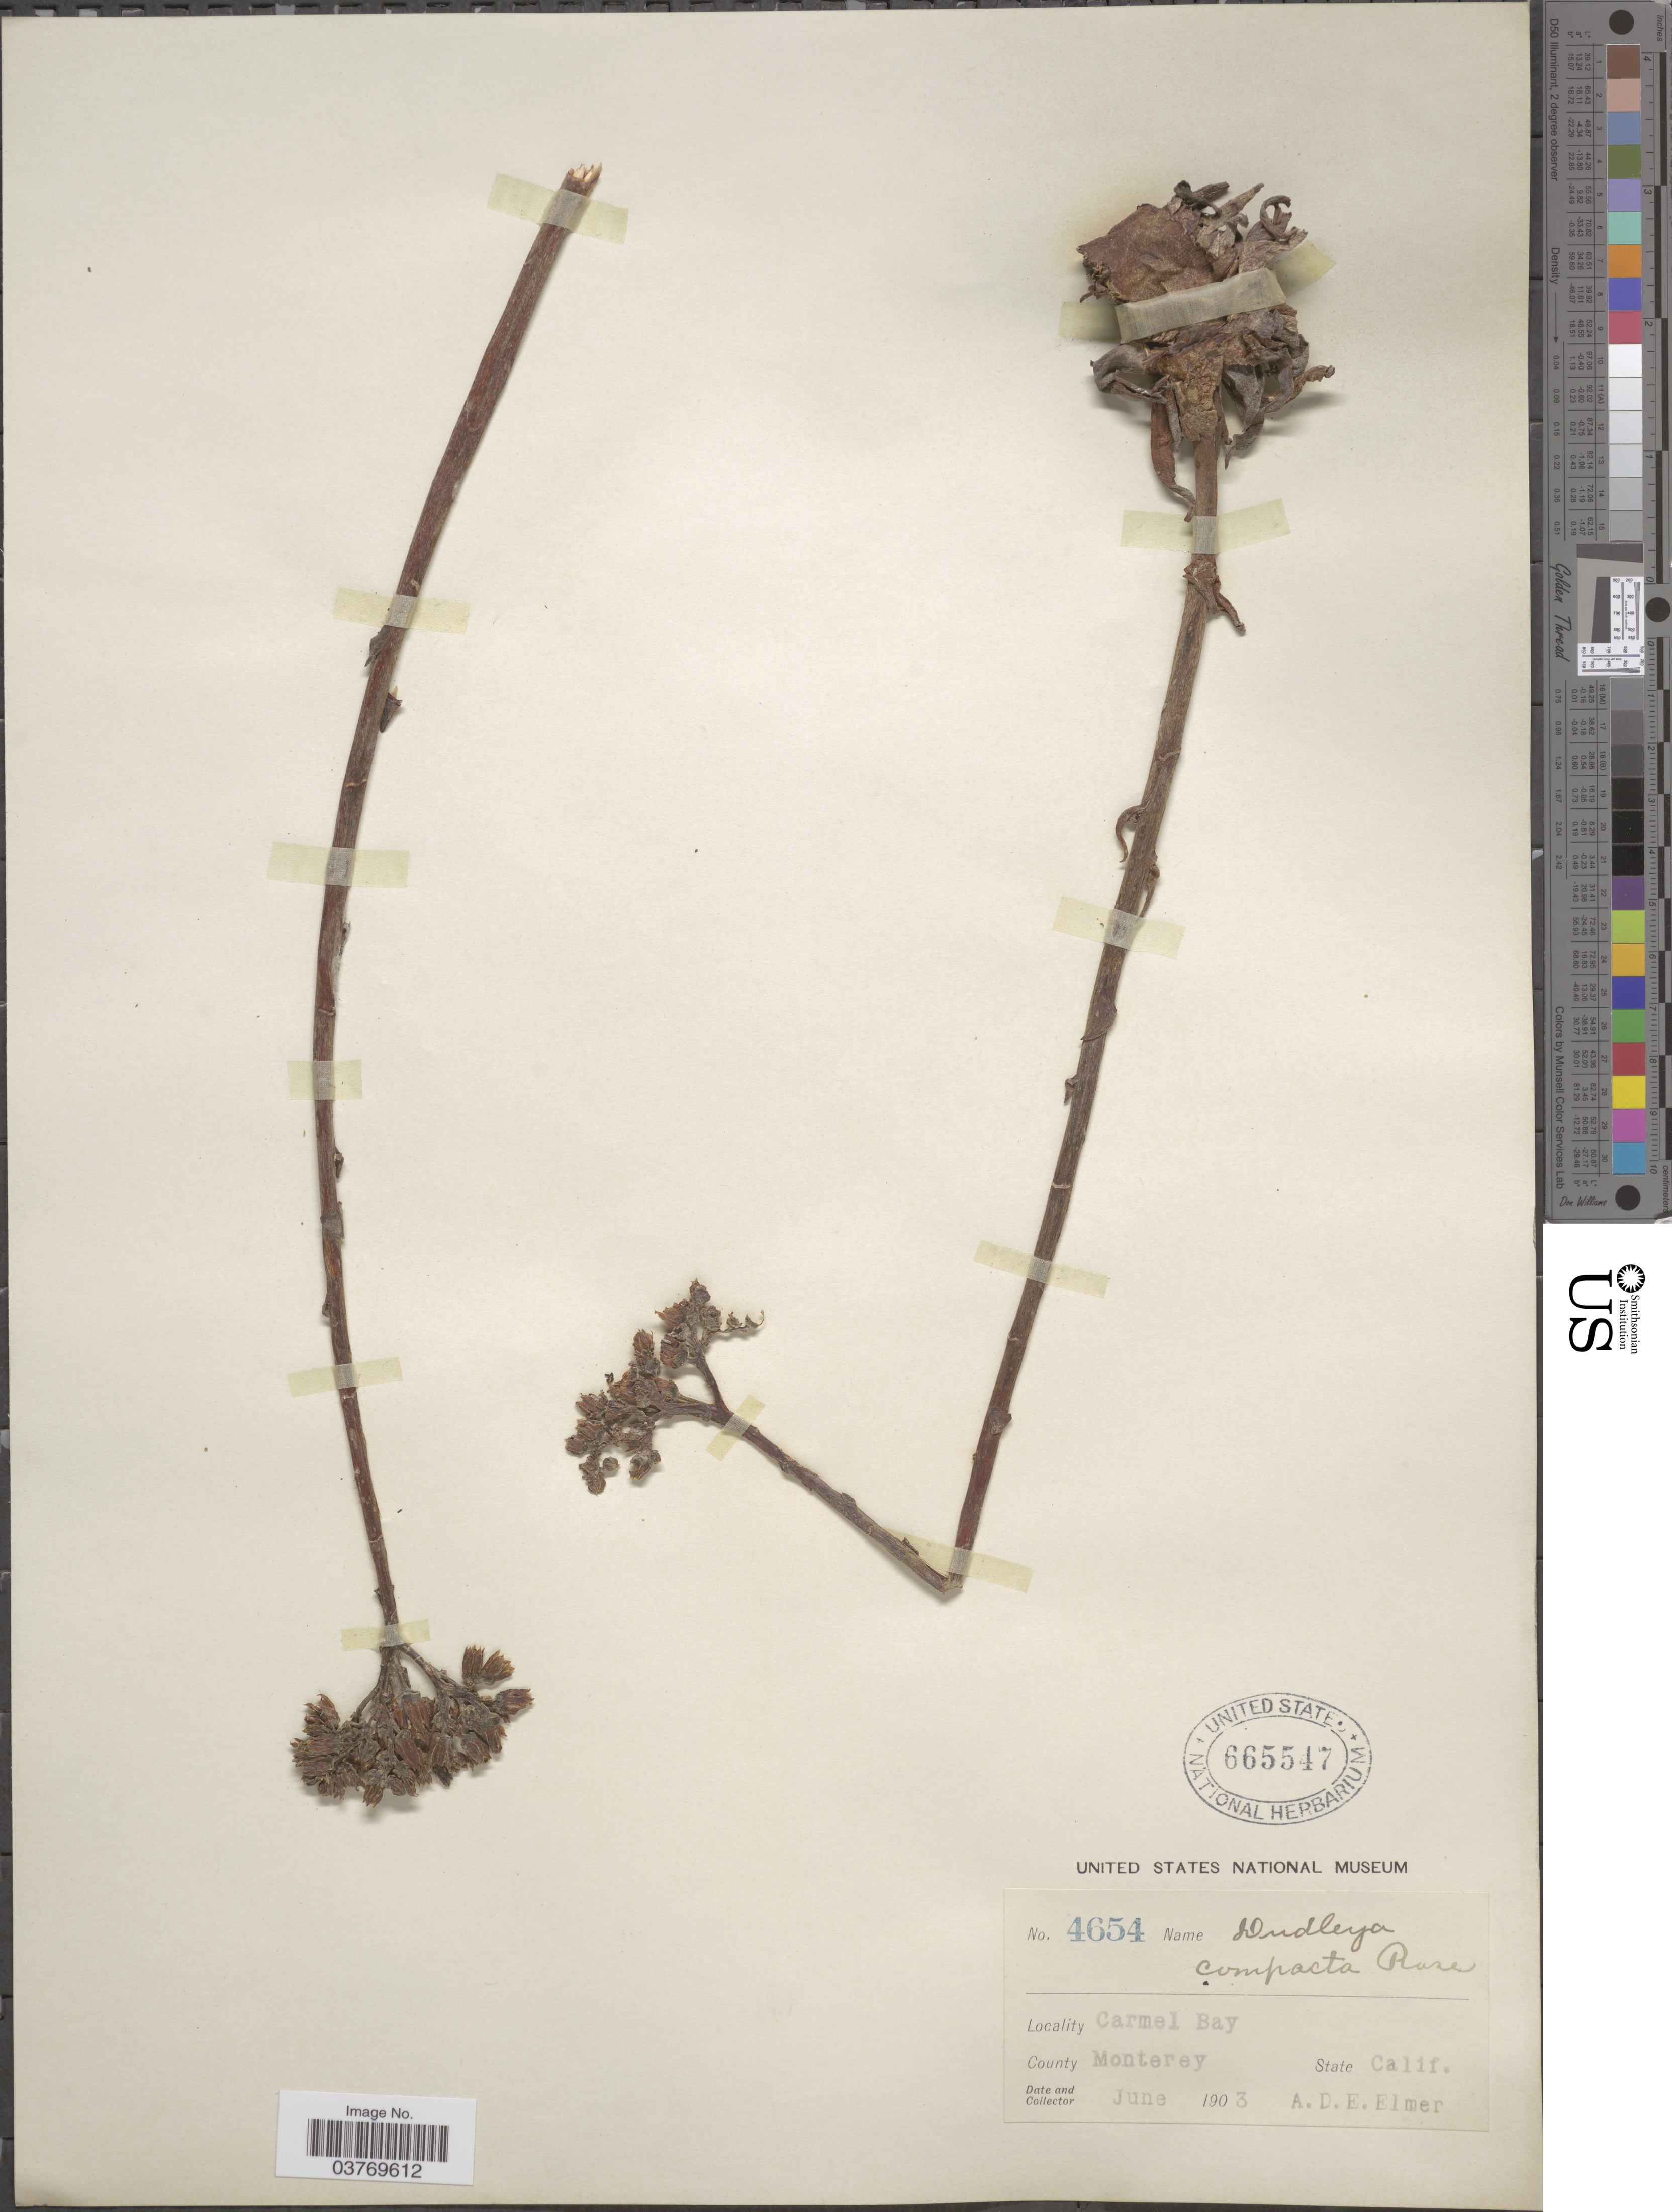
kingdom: Plantae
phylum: Tracheophyta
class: Magnoliopsida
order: Saxifragales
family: Crassulaceae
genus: Dudleya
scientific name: Dudleya compacta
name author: Rose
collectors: A. D. E. Elmer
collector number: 4654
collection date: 1903-06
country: United States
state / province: California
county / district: Monterey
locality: Carmel Bay. County Monterey.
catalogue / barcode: US 665547